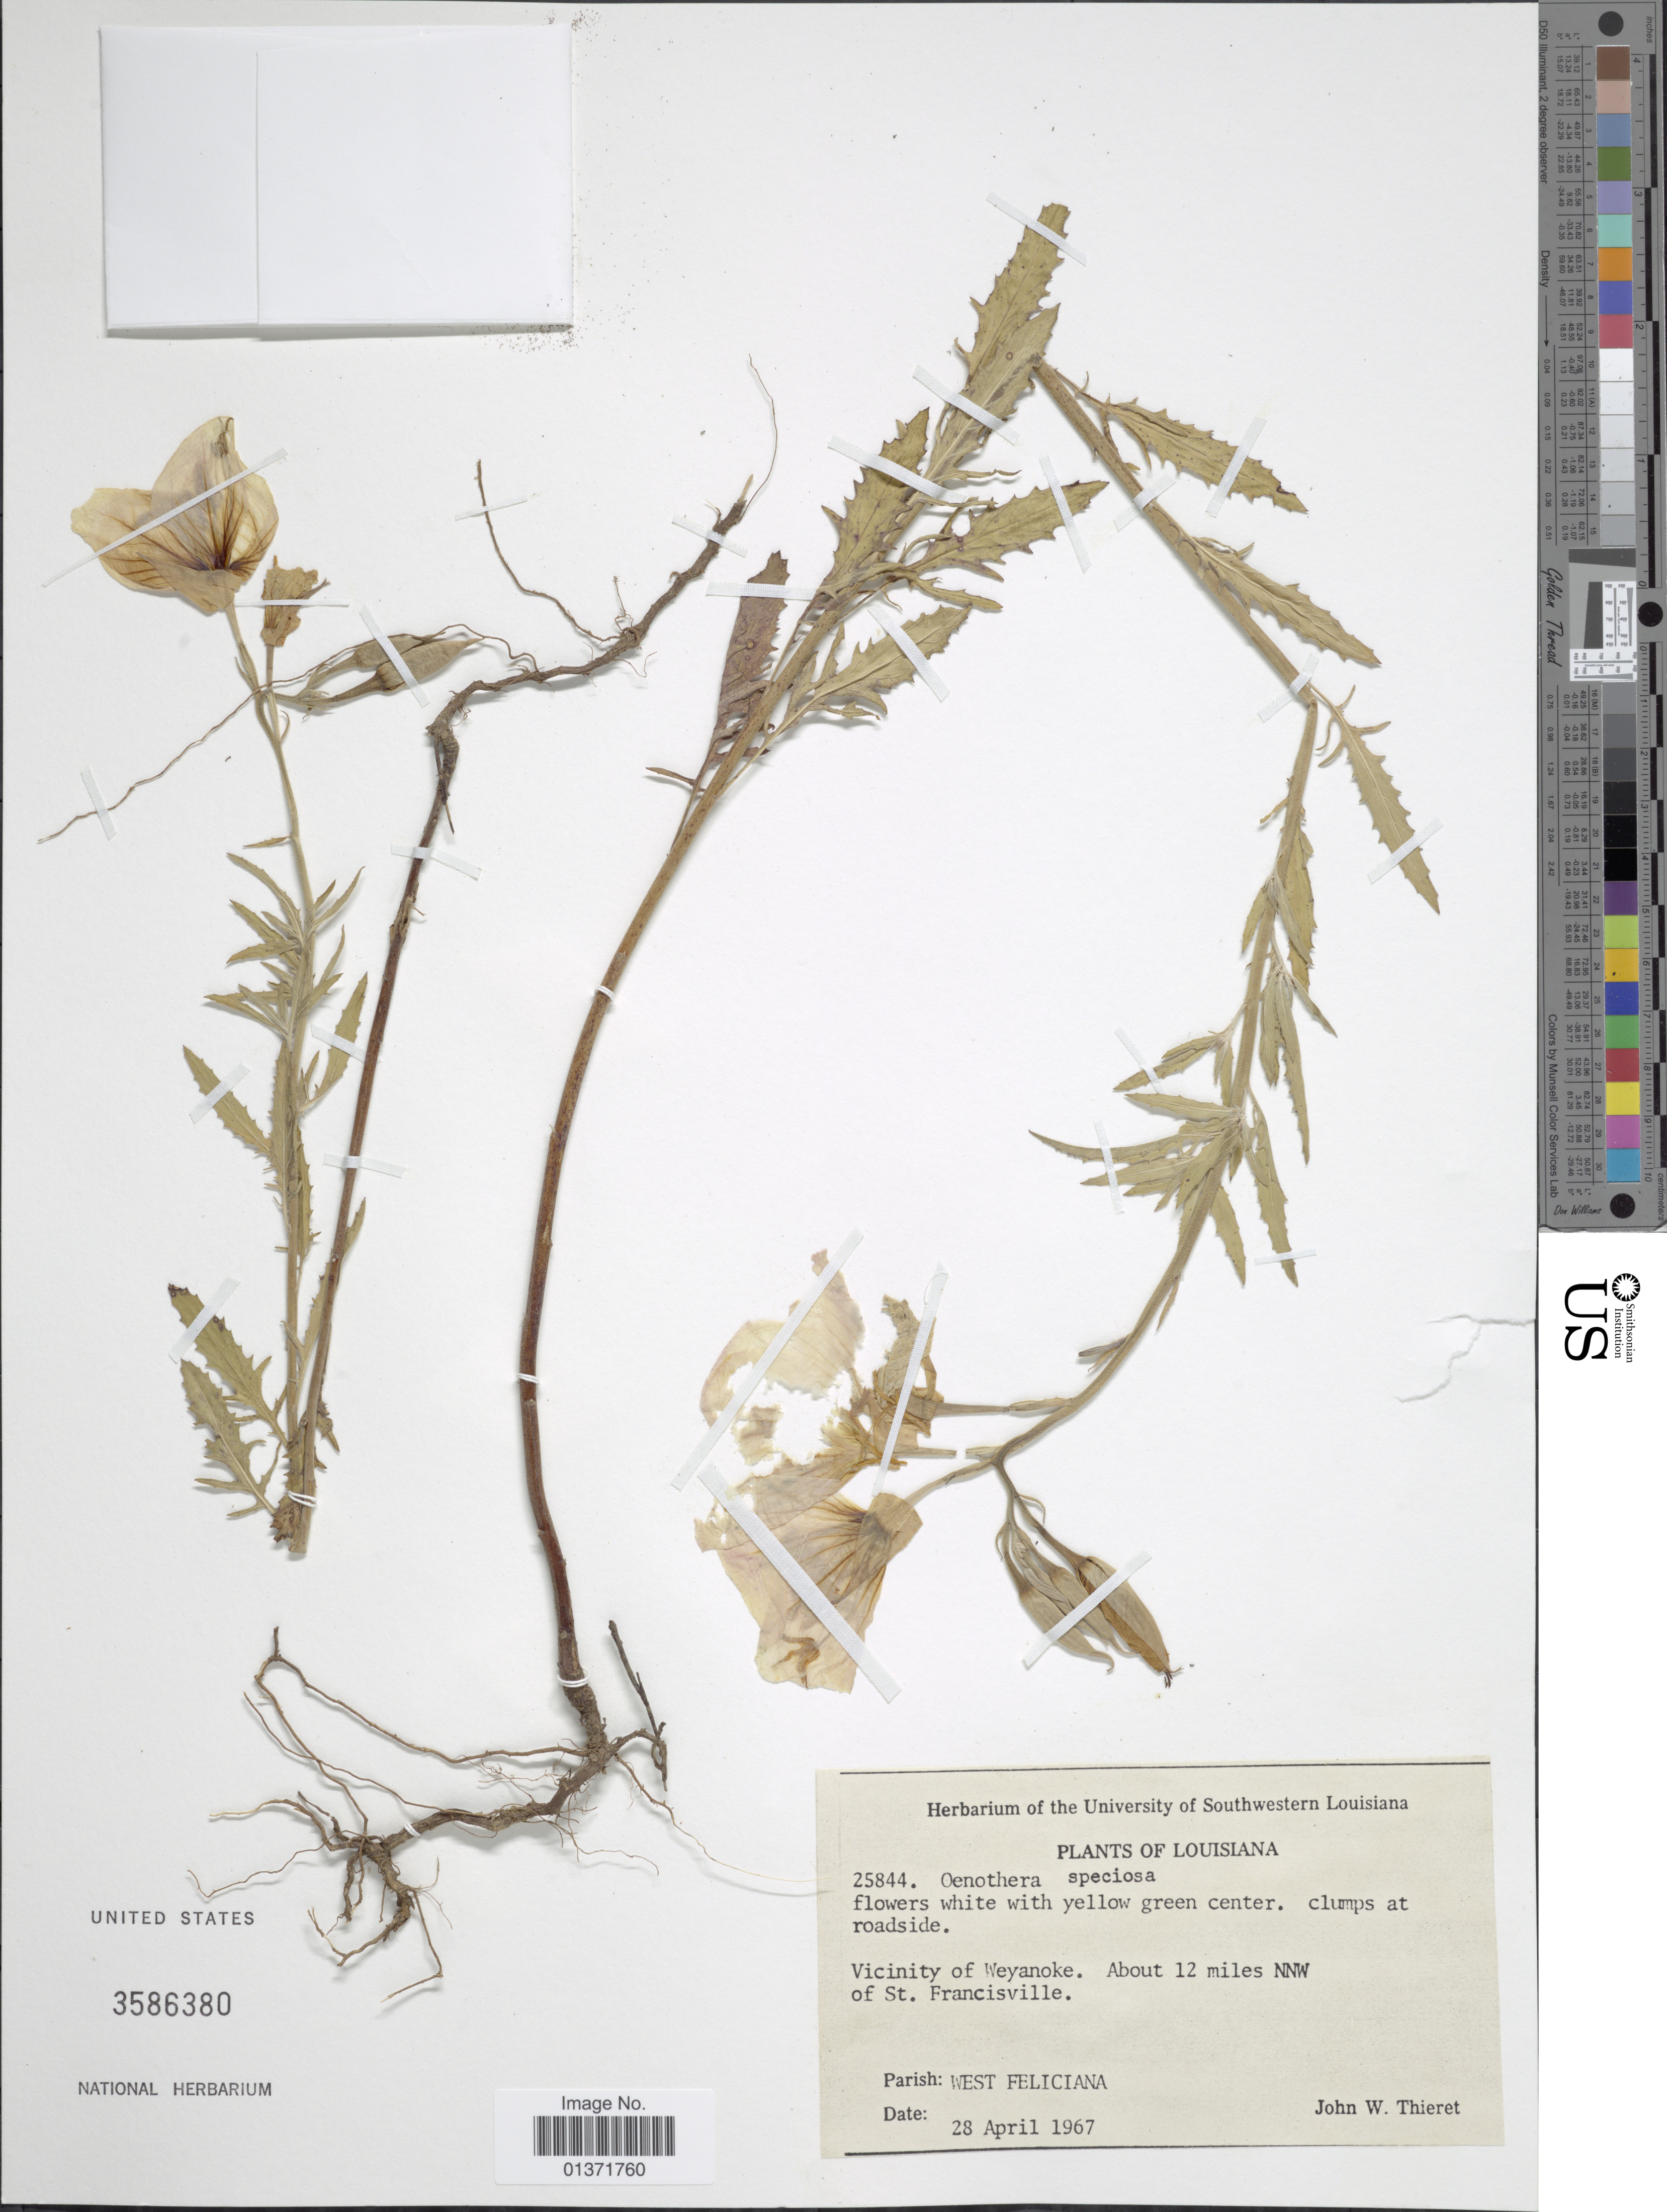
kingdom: Plantae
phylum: Tracheophyta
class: Magnoliopsida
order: Myrtales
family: Onagraceae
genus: Oenothera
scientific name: Oenothera speciosa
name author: Nutt.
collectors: J. W. Thieret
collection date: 1967-04-28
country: United States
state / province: Louisiana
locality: Vicinity of Weyanoke, about 12 miles NNW of St. Francisville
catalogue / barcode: US 3586380